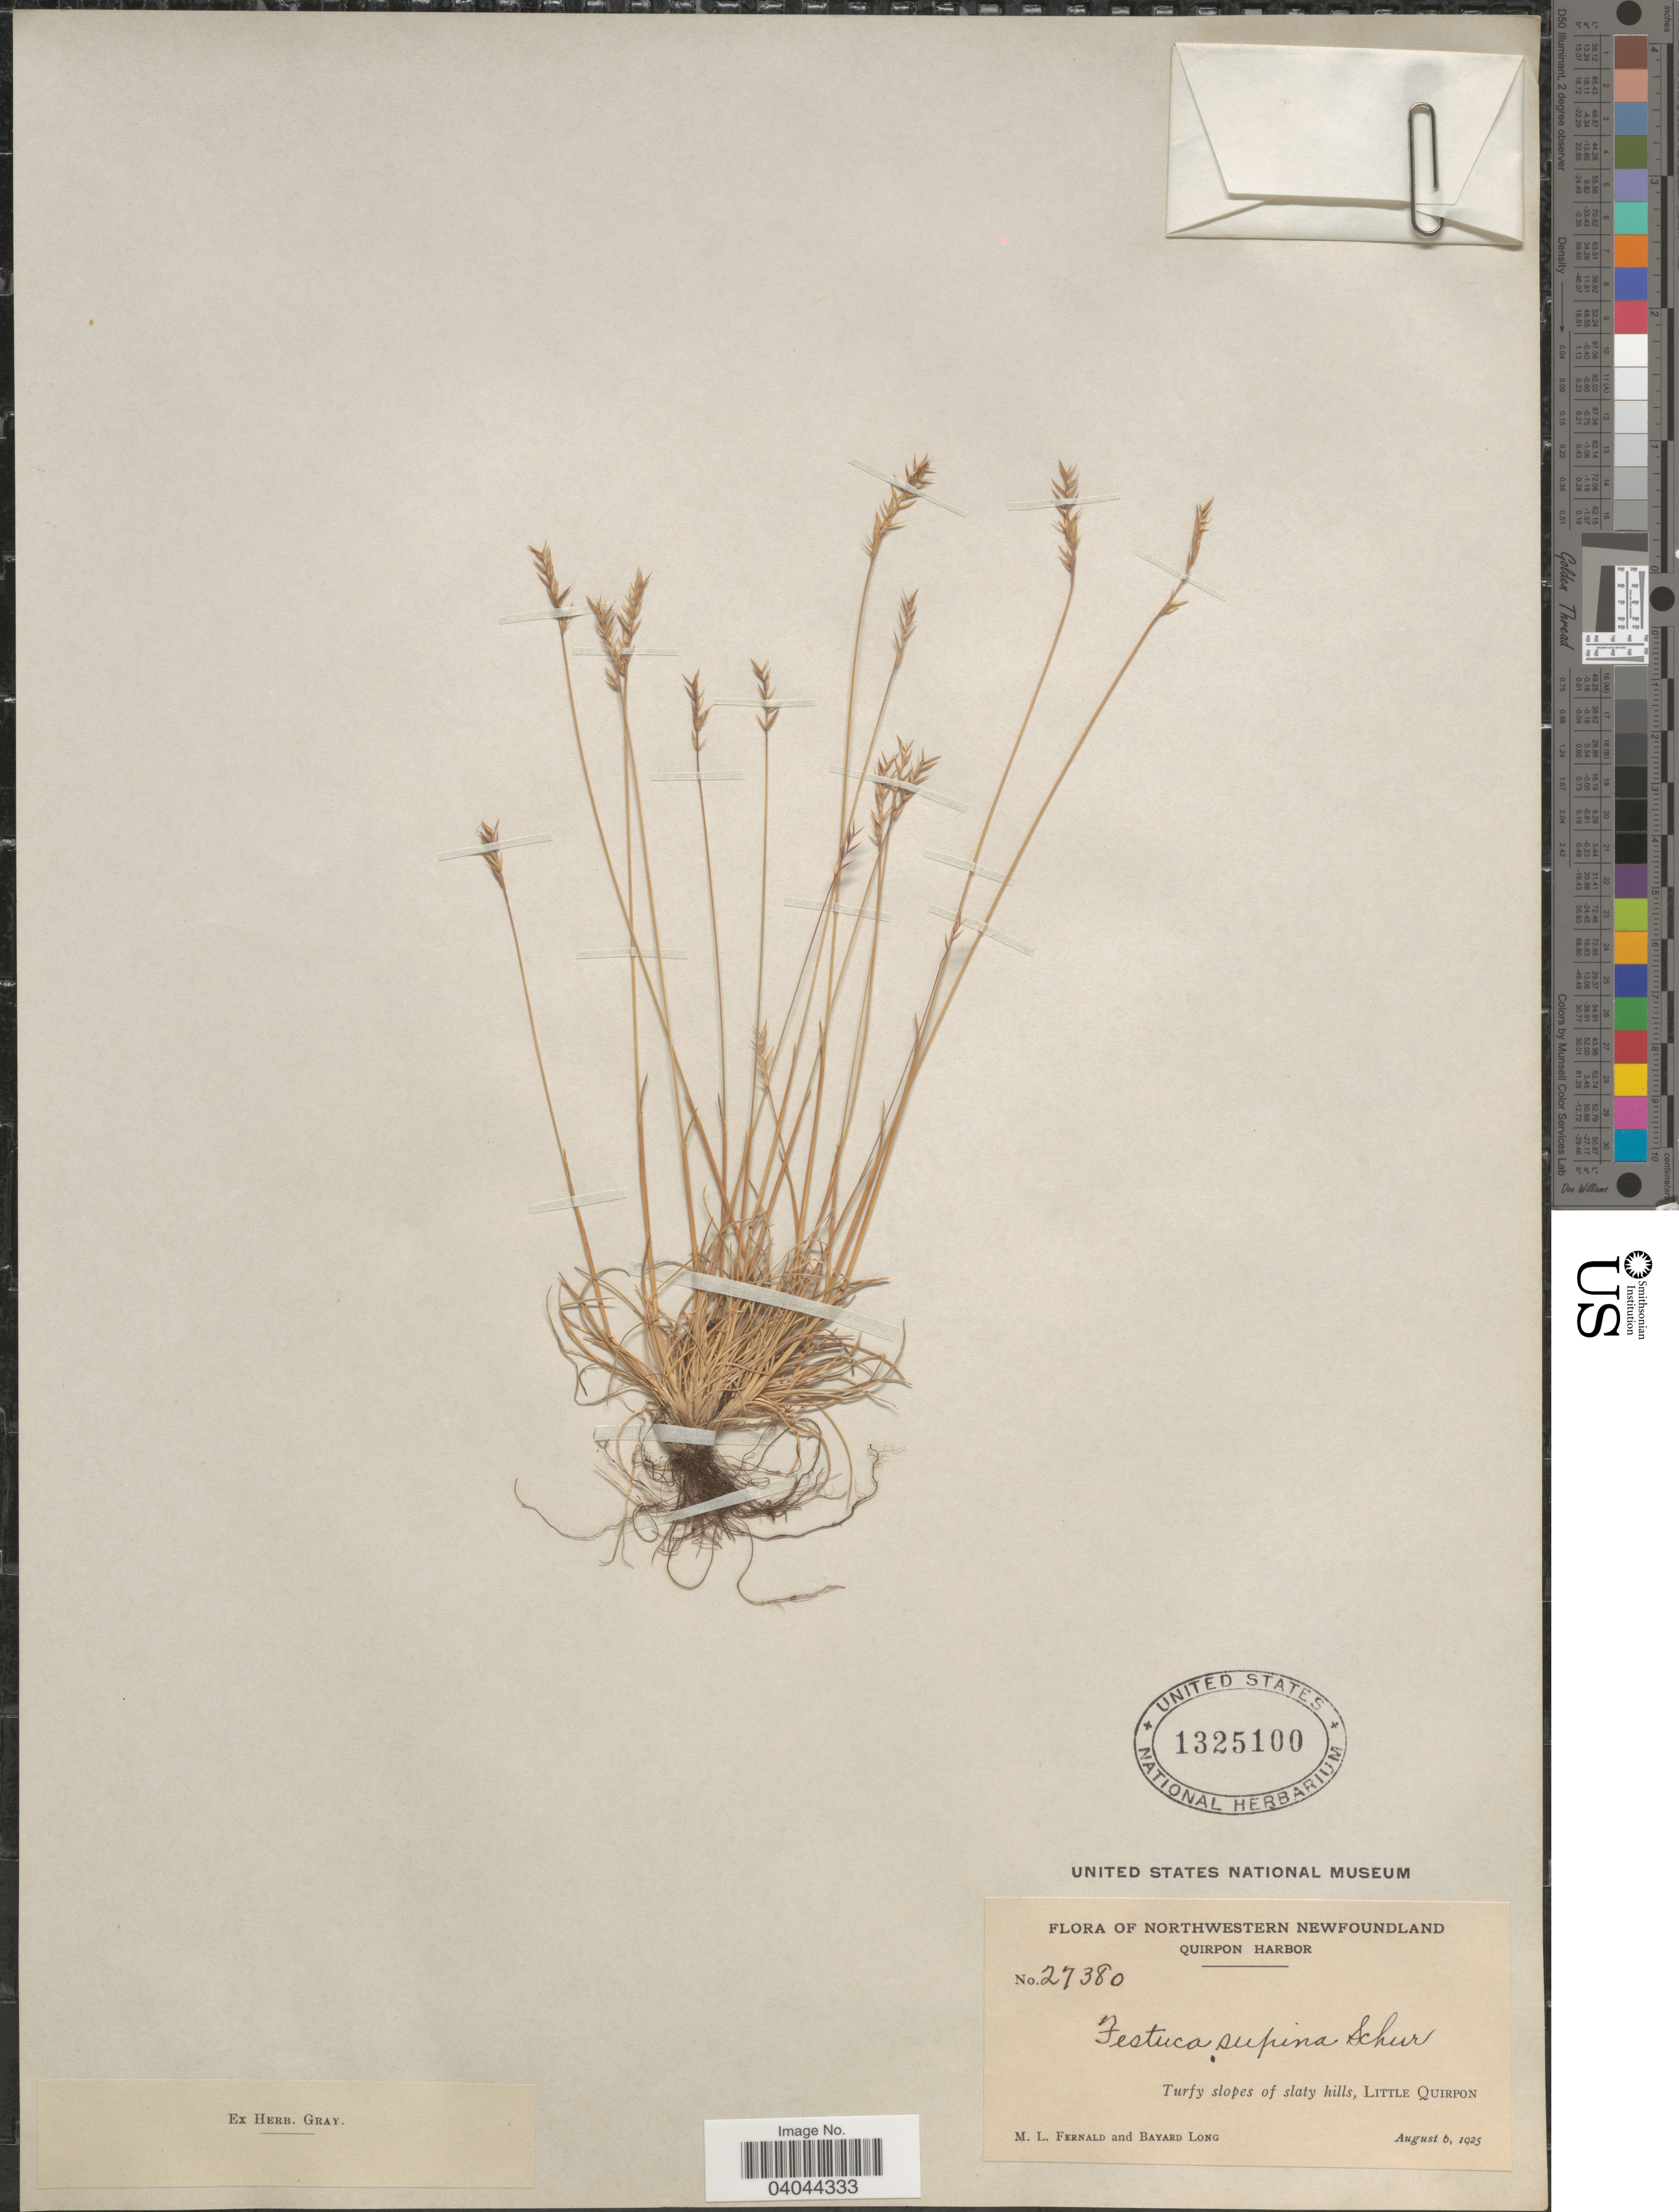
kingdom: Plantae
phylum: Tracheophyta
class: Liliopsida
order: Poales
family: Poaceae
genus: Festuca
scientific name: Festuca ovina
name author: L.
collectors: M. L. Fernald & B. Long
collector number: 27380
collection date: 1925-08-06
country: Canada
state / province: Newfoundland and Labrador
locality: Northwestern Newfoundland. Quirpon Harbor. Turfy slopes of slaty hills, Little Quirpon.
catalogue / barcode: US 1325100